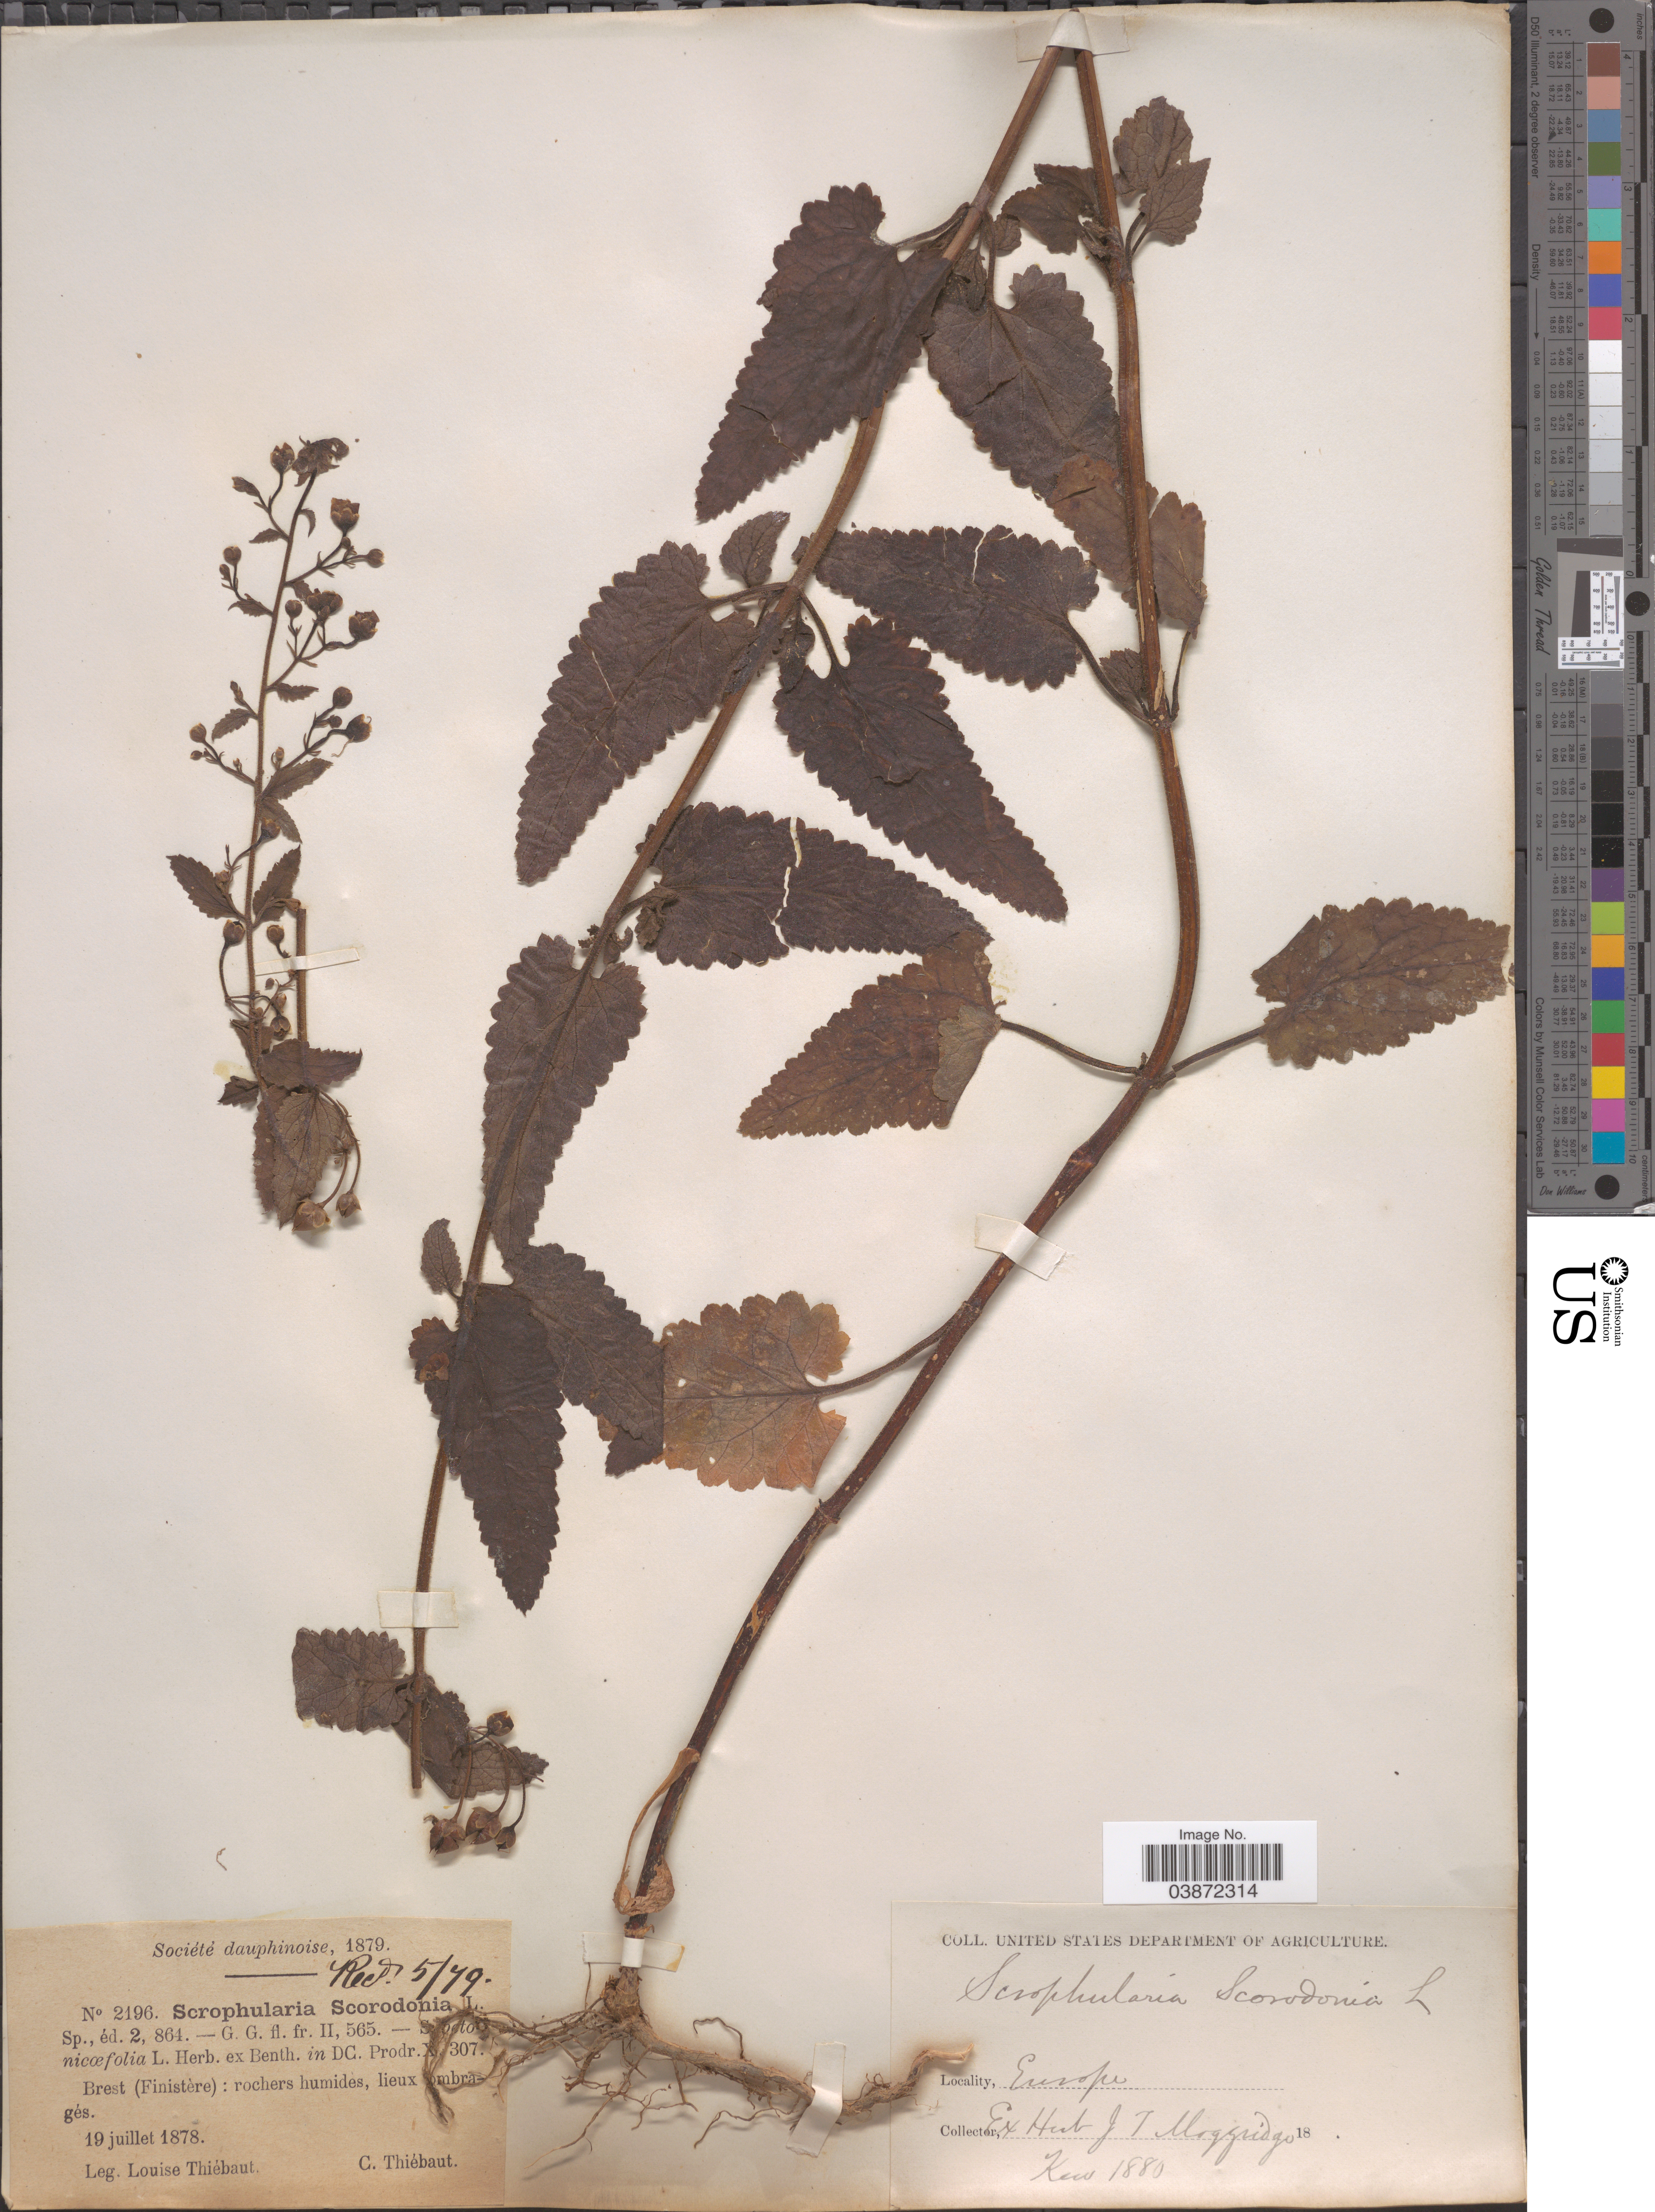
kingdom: Plantae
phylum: Tracheophyta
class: Magnoliopsida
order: Lamiales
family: Scrophulariaceae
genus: Scrophularia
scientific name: Scrophularia scorodonia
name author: L.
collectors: L. Thiébaut & C. Thiebaut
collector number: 2196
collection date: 1878-07-19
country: Belarus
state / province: Brest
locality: (Finistère): rochers humides, lieux [illegible text]mbragés.